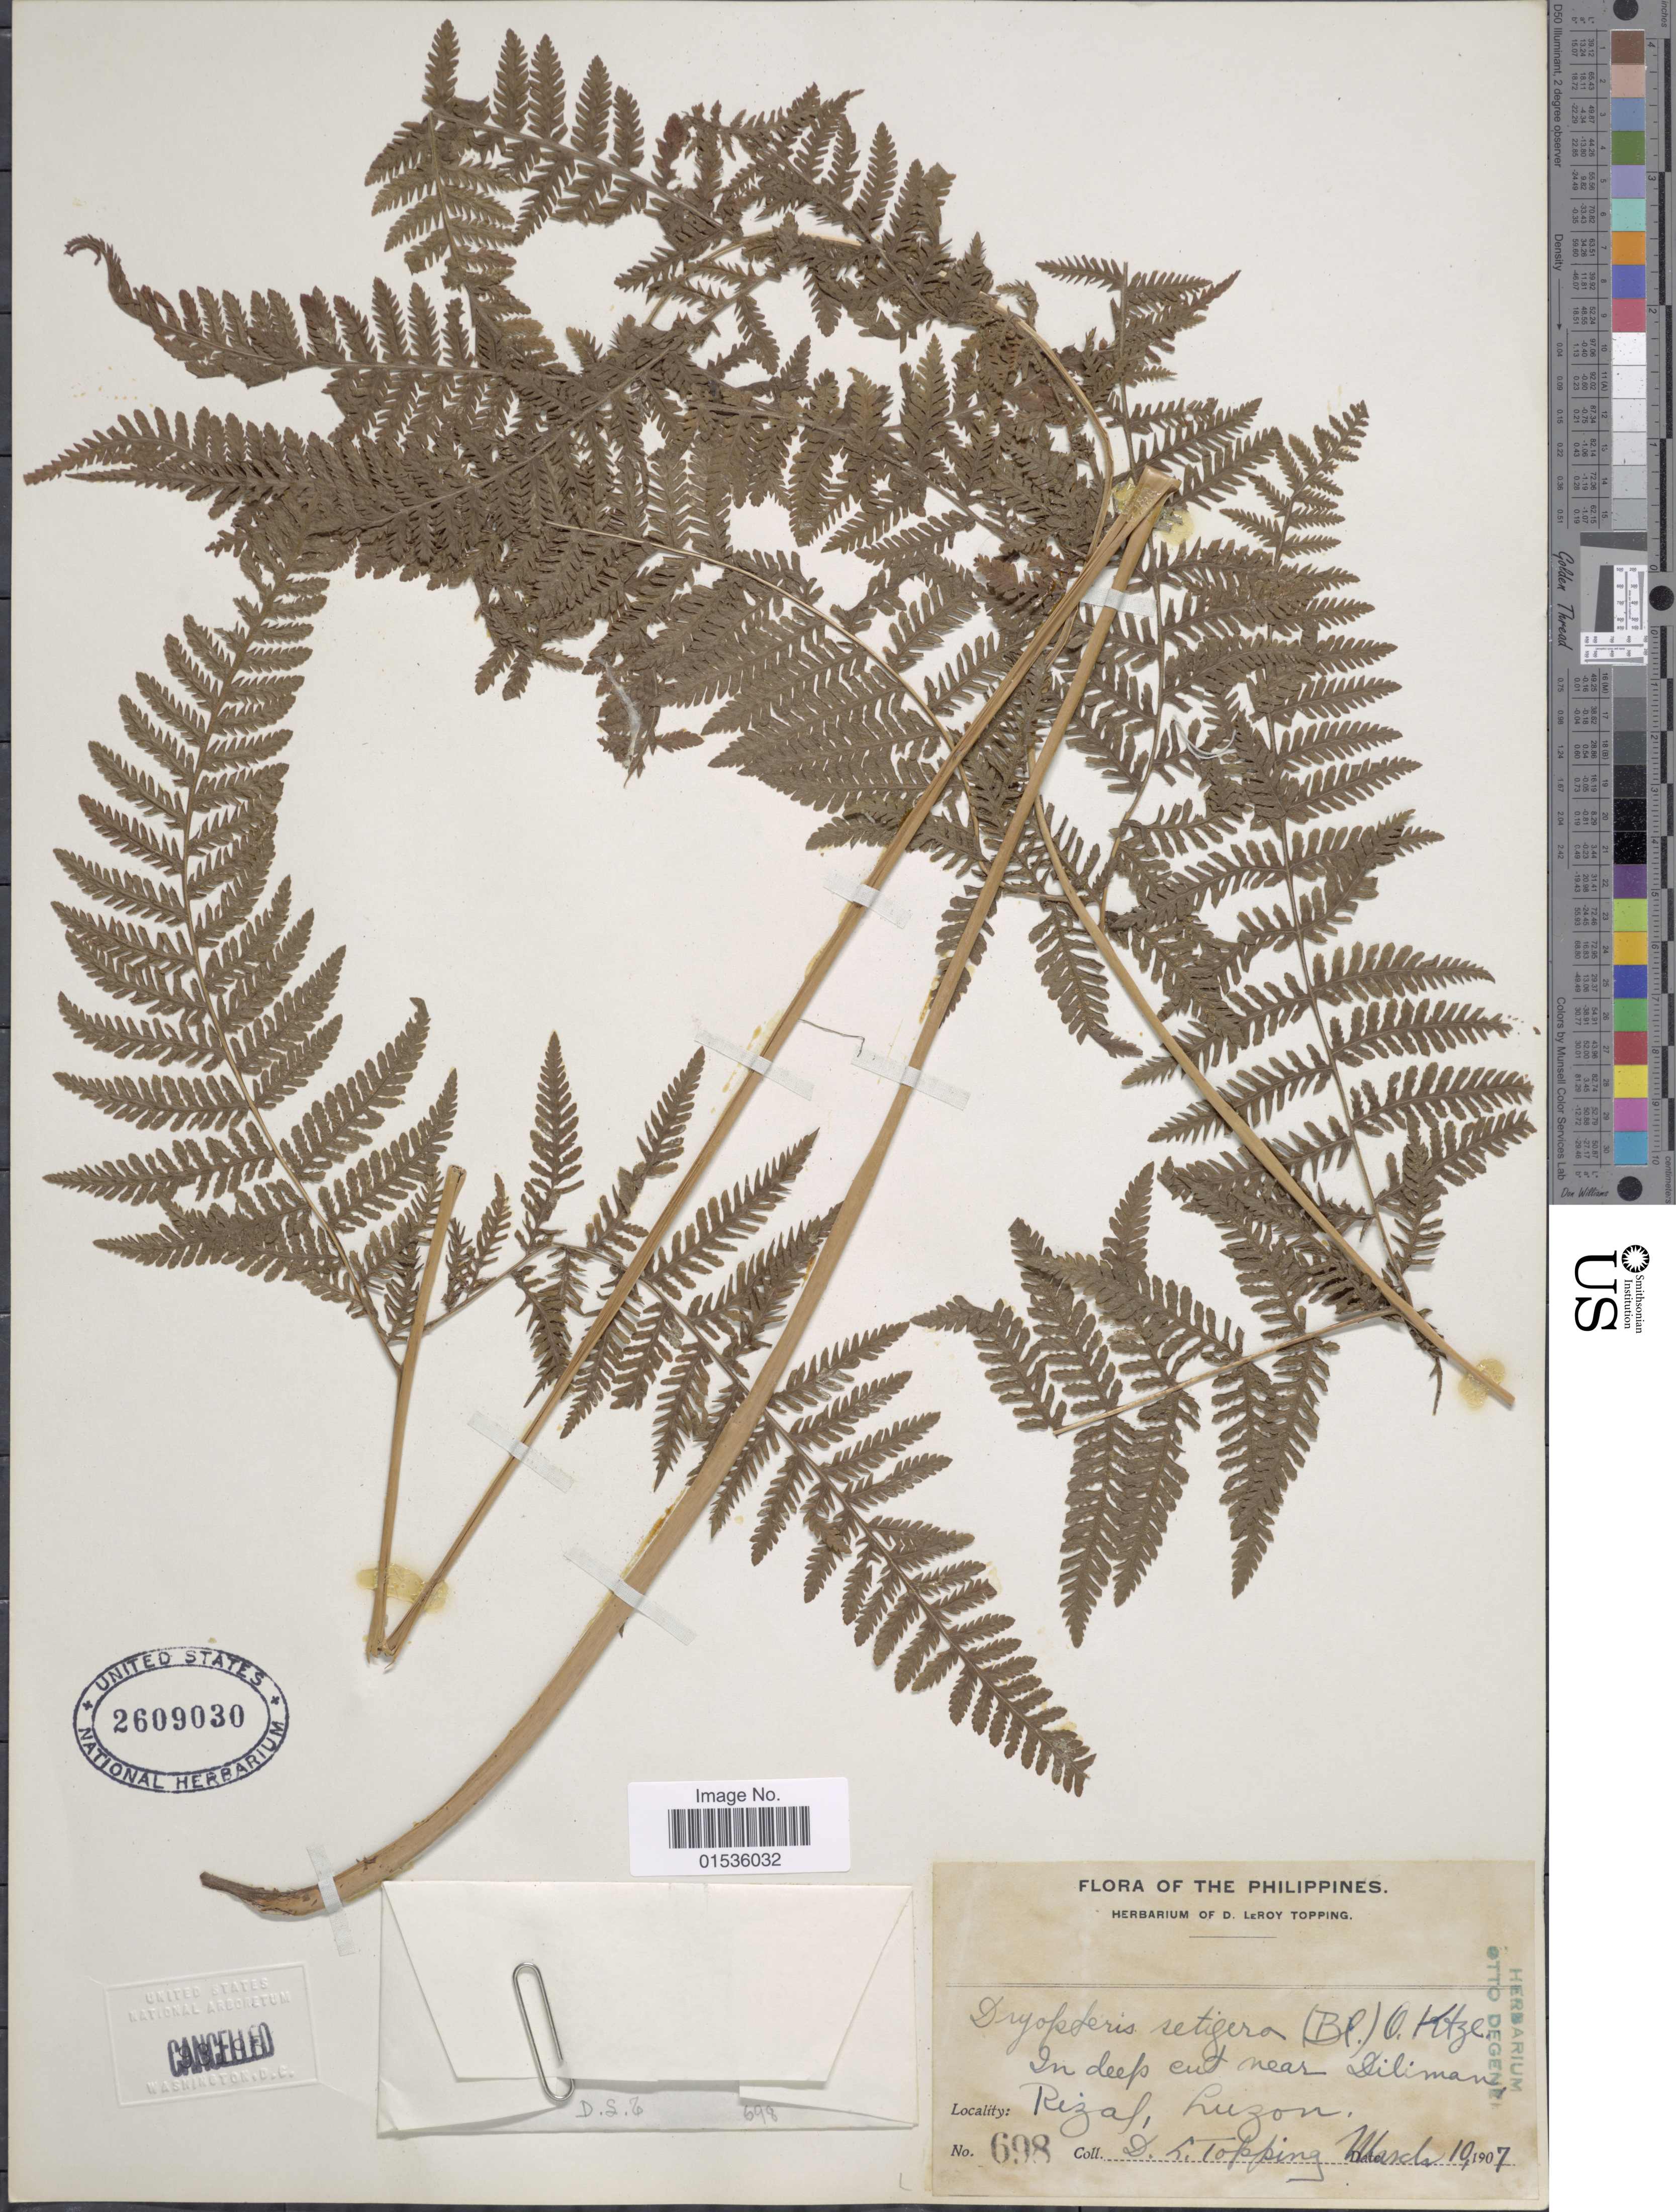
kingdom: Plantae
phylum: Tracheophyta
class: Polypodiopsida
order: Polypodiales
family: Thelypteridaceae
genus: Macrothelypteris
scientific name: Macrothelypteris torresiana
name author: (Gaudich.) Ching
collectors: D. L. Topping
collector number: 698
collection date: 1907-03-10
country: Philippines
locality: In deeo cut near Diliman, Rizal, Luzon.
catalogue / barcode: US 2609030